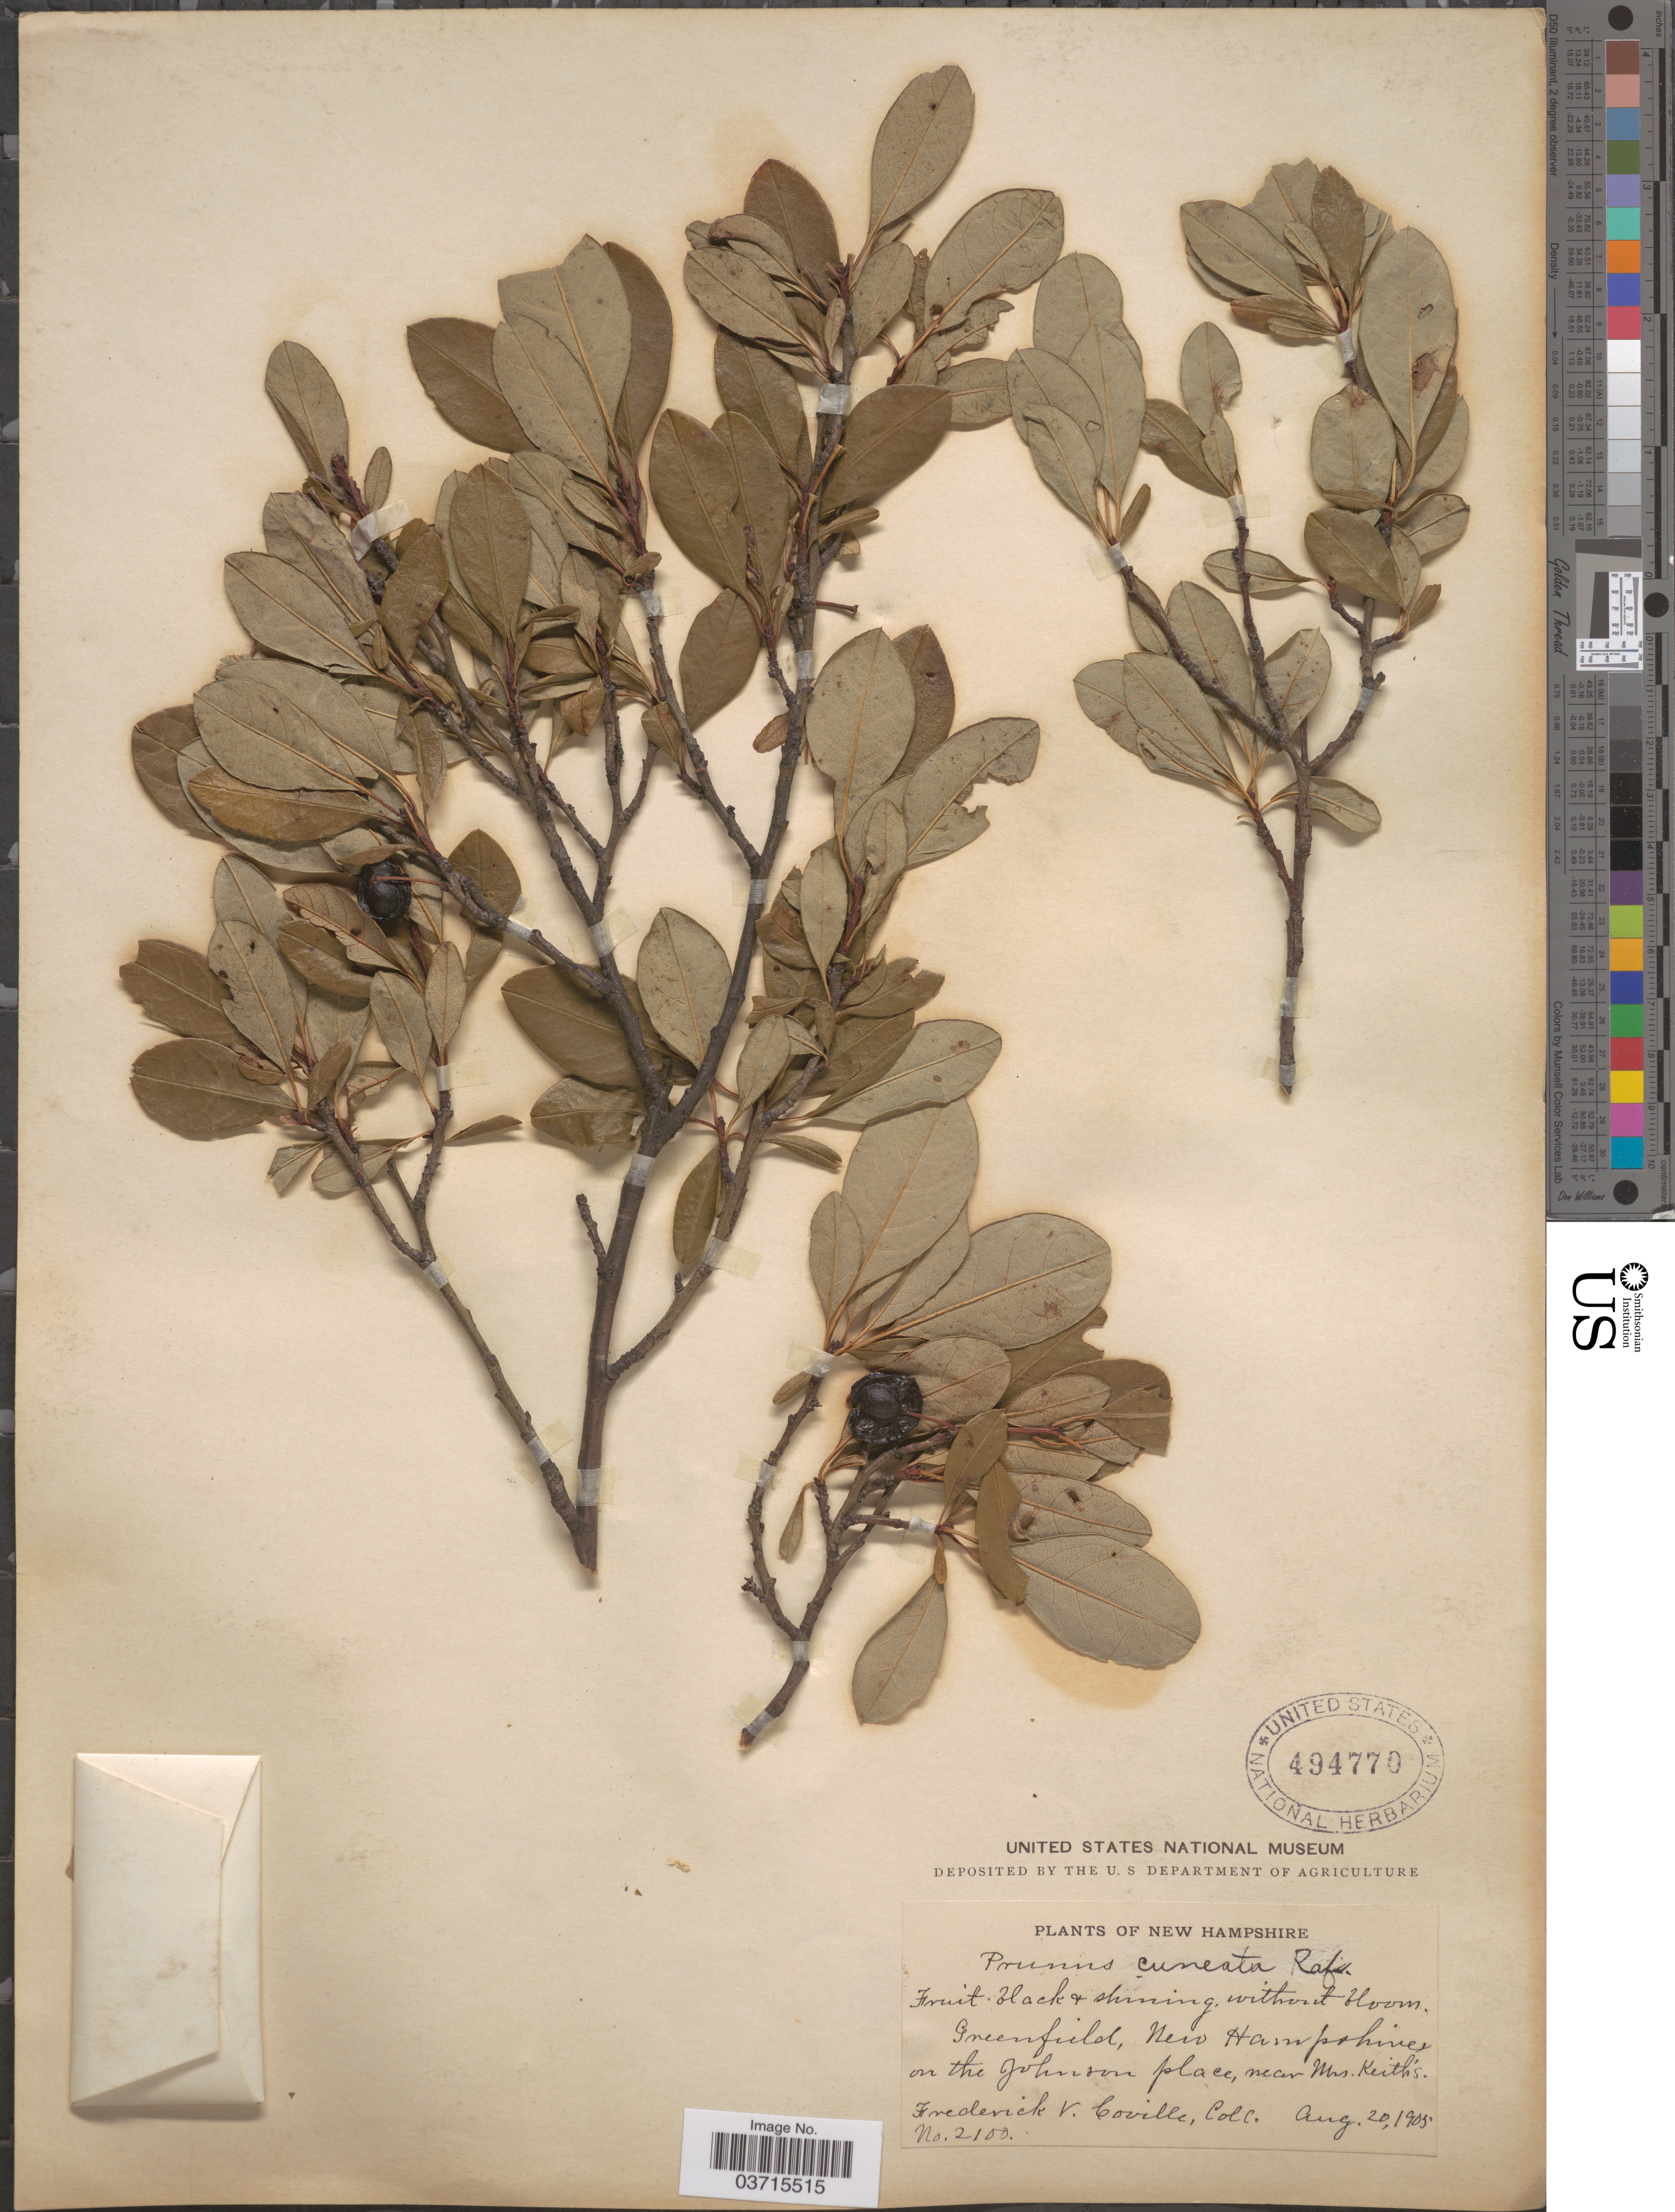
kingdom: Plantae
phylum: Tracheophyta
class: Magnoliopsida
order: Rosales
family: Rosaceae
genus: Prunus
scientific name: Prunus cuneata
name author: Raf.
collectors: F. V. Coville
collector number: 2100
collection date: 1905-08-20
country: United States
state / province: New Hampshire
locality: Greenfield, on the Johnson place, near Mrs. Keith's.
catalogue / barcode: US 494770